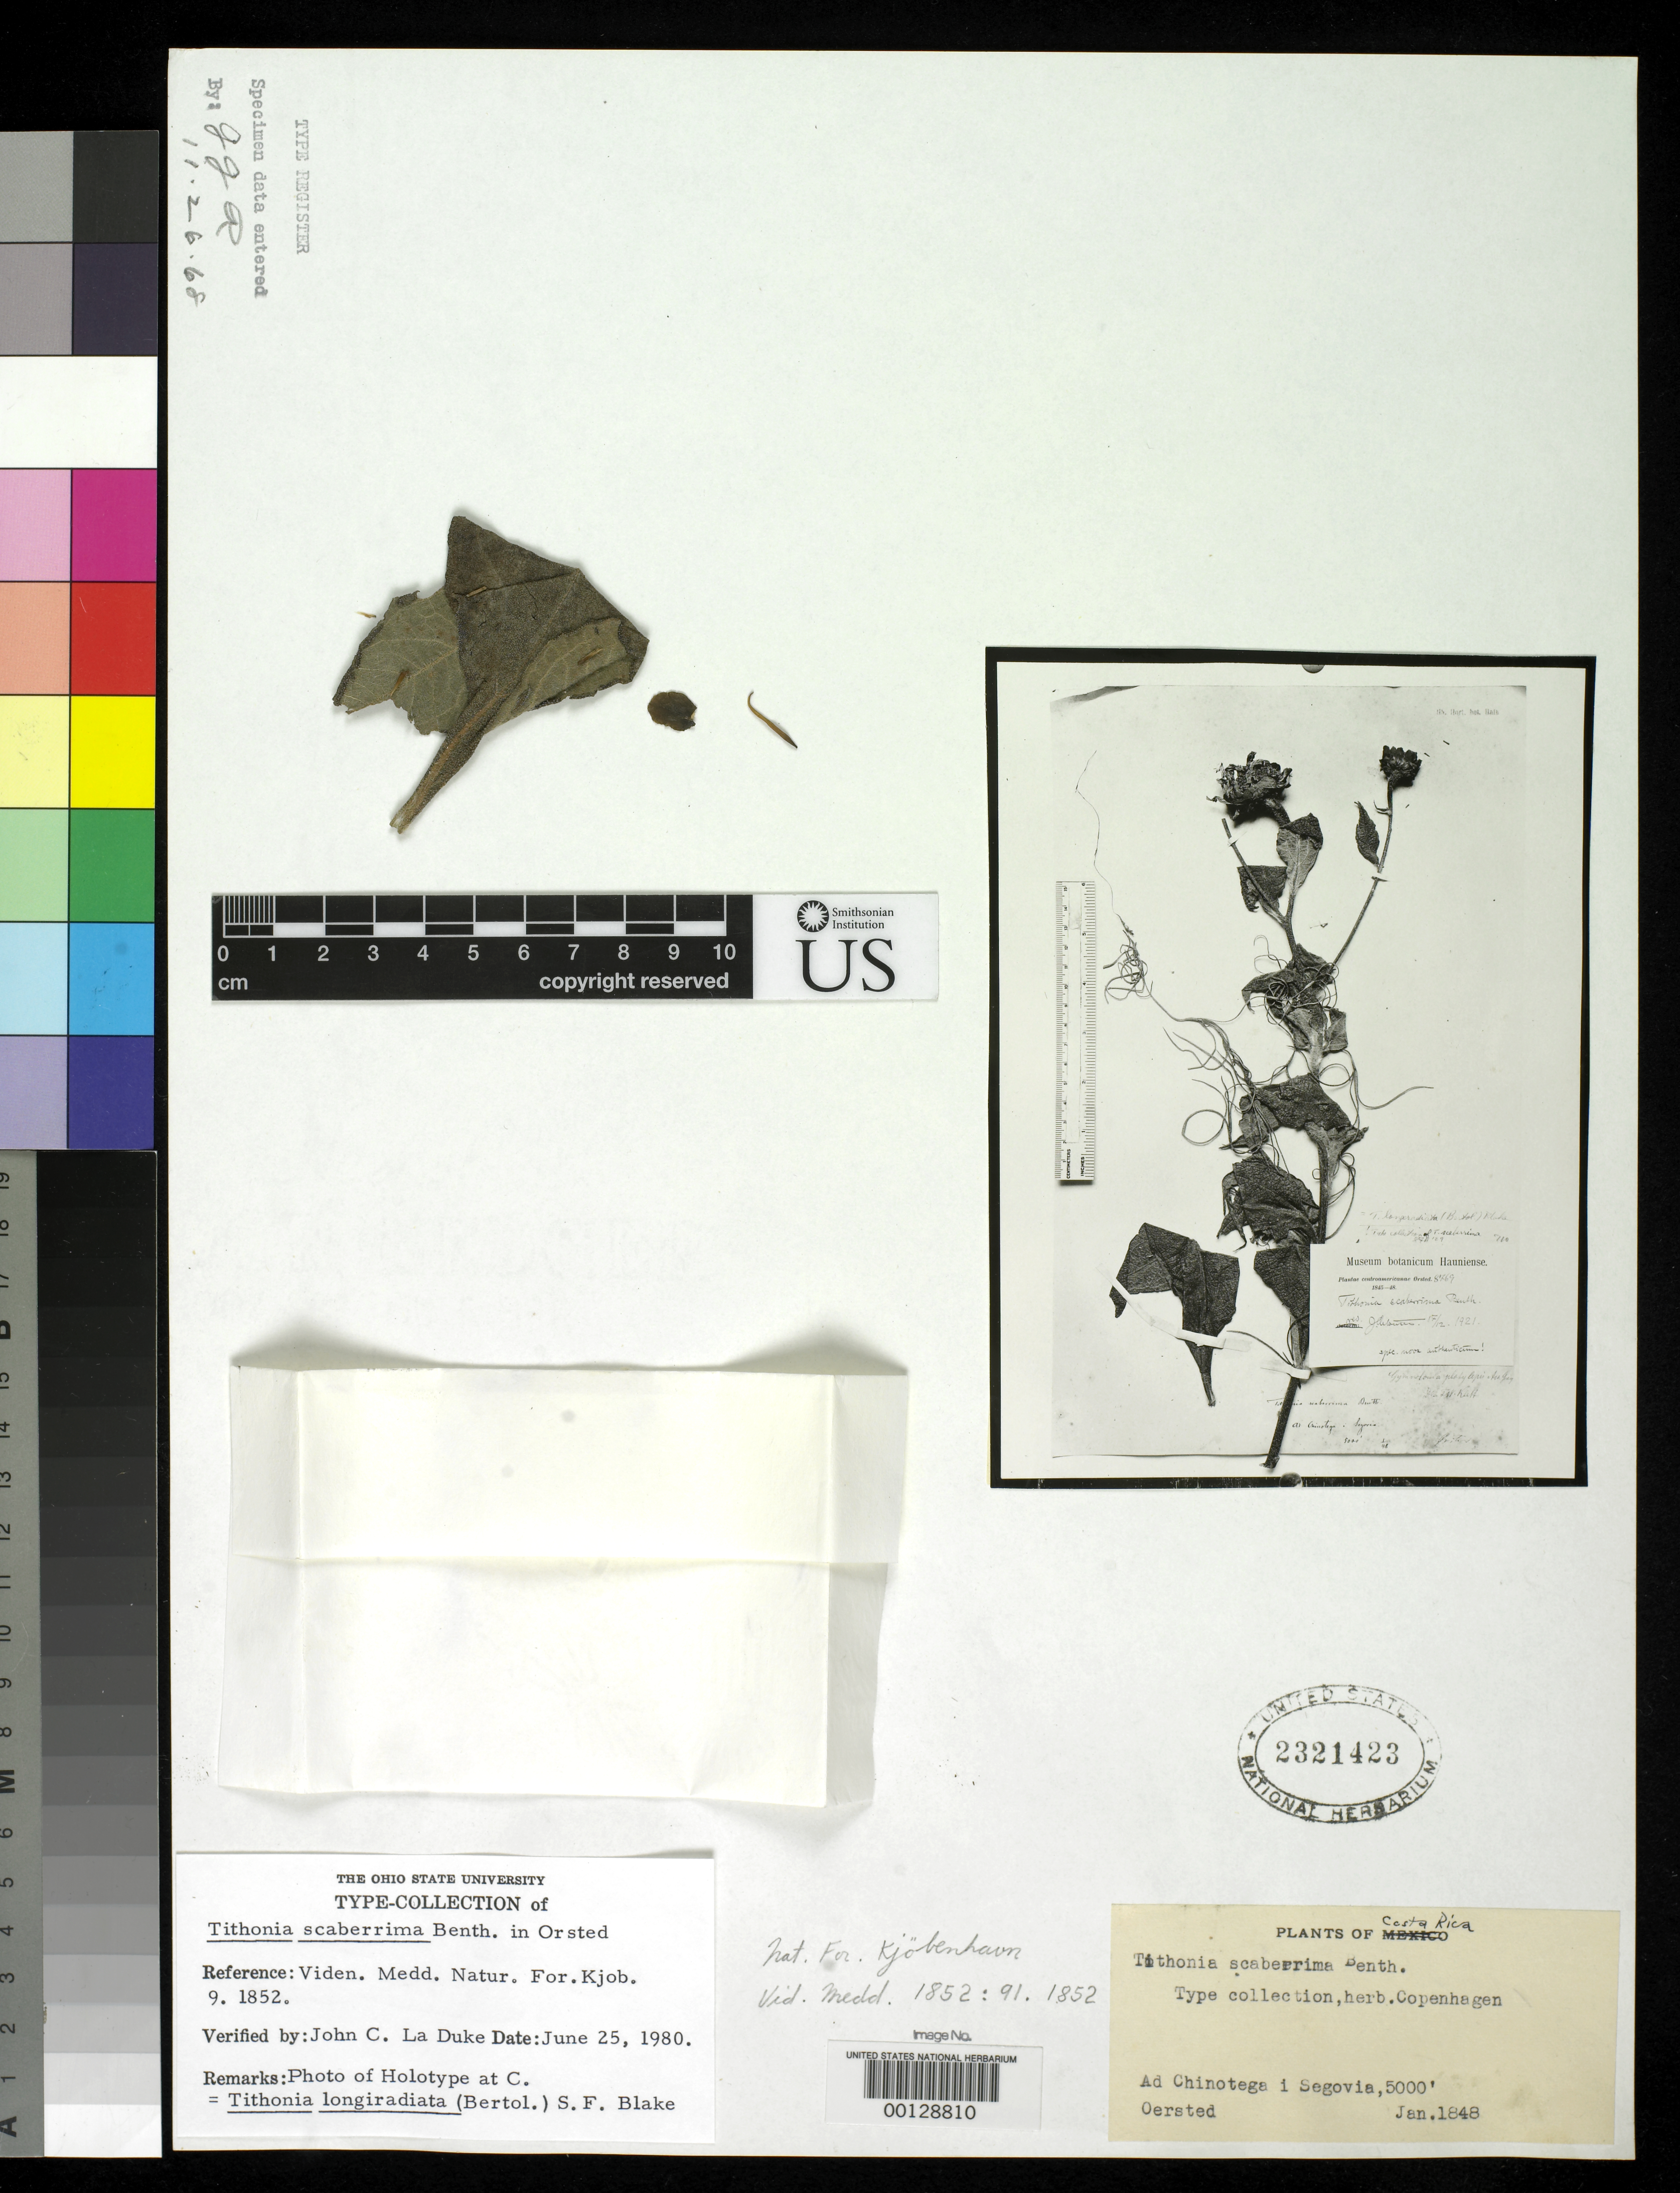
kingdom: Plantae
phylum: Tracheophyta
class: Magnoliopsida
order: Asterales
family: Asteraceae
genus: Tithonia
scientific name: Tithonia scaberrima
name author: Benth.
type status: Type Material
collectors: A. S. Oersted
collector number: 8769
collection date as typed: Jan 1848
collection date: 1848-01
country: Costa Rica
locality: Ad Chinotega I Segovia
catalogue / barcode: US 2321423